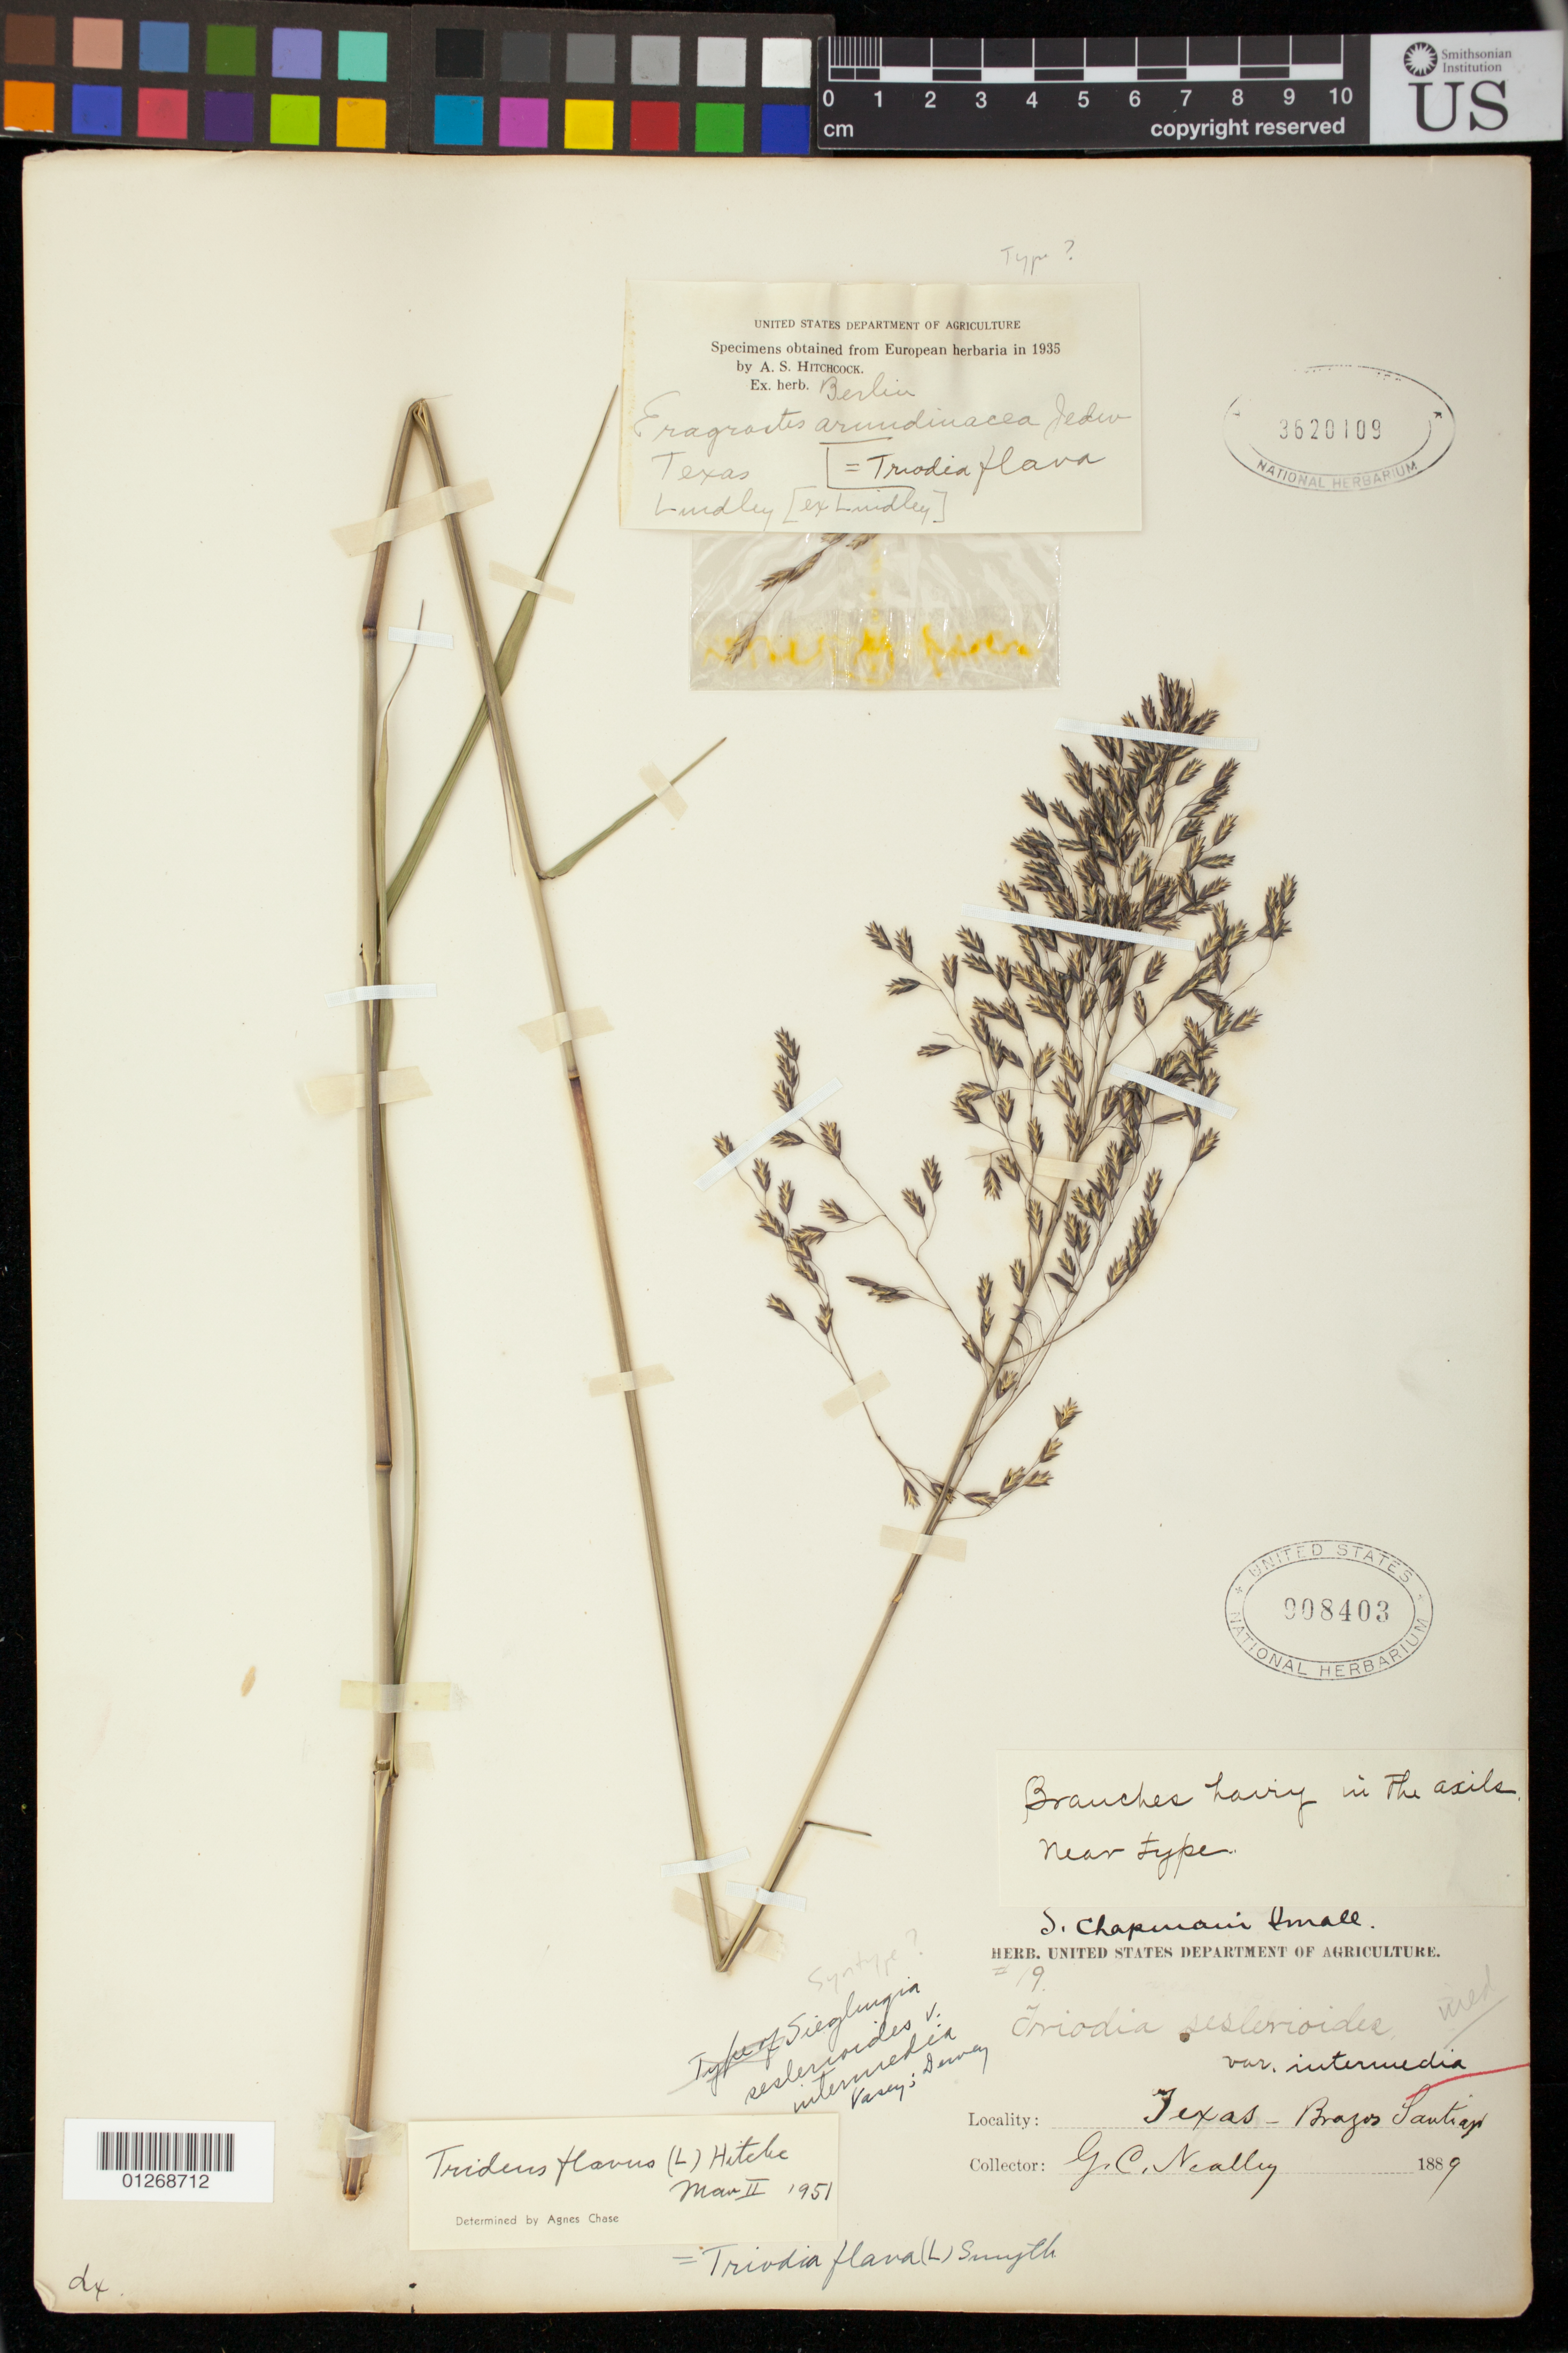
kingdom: Plantae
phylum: Tracheophyta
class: Liliopsida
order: Poales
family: Poaceae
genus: Eragrostis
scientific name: Eragrostis arundinacea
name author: Jedwabn.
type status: Possible Type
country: United States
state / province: Texas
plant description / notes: Fragmentary material of type (?) specimen ex herb. Berlin. Collector & precise locality unknown according to protologue. Mounted on sheet with type material of Sieglingia seslerioides var. intermedia Vasey ex Dewey (Nealley s.n., USNH 908403) and filed in the type herbarium under that name.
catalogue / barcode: US 3620109-2